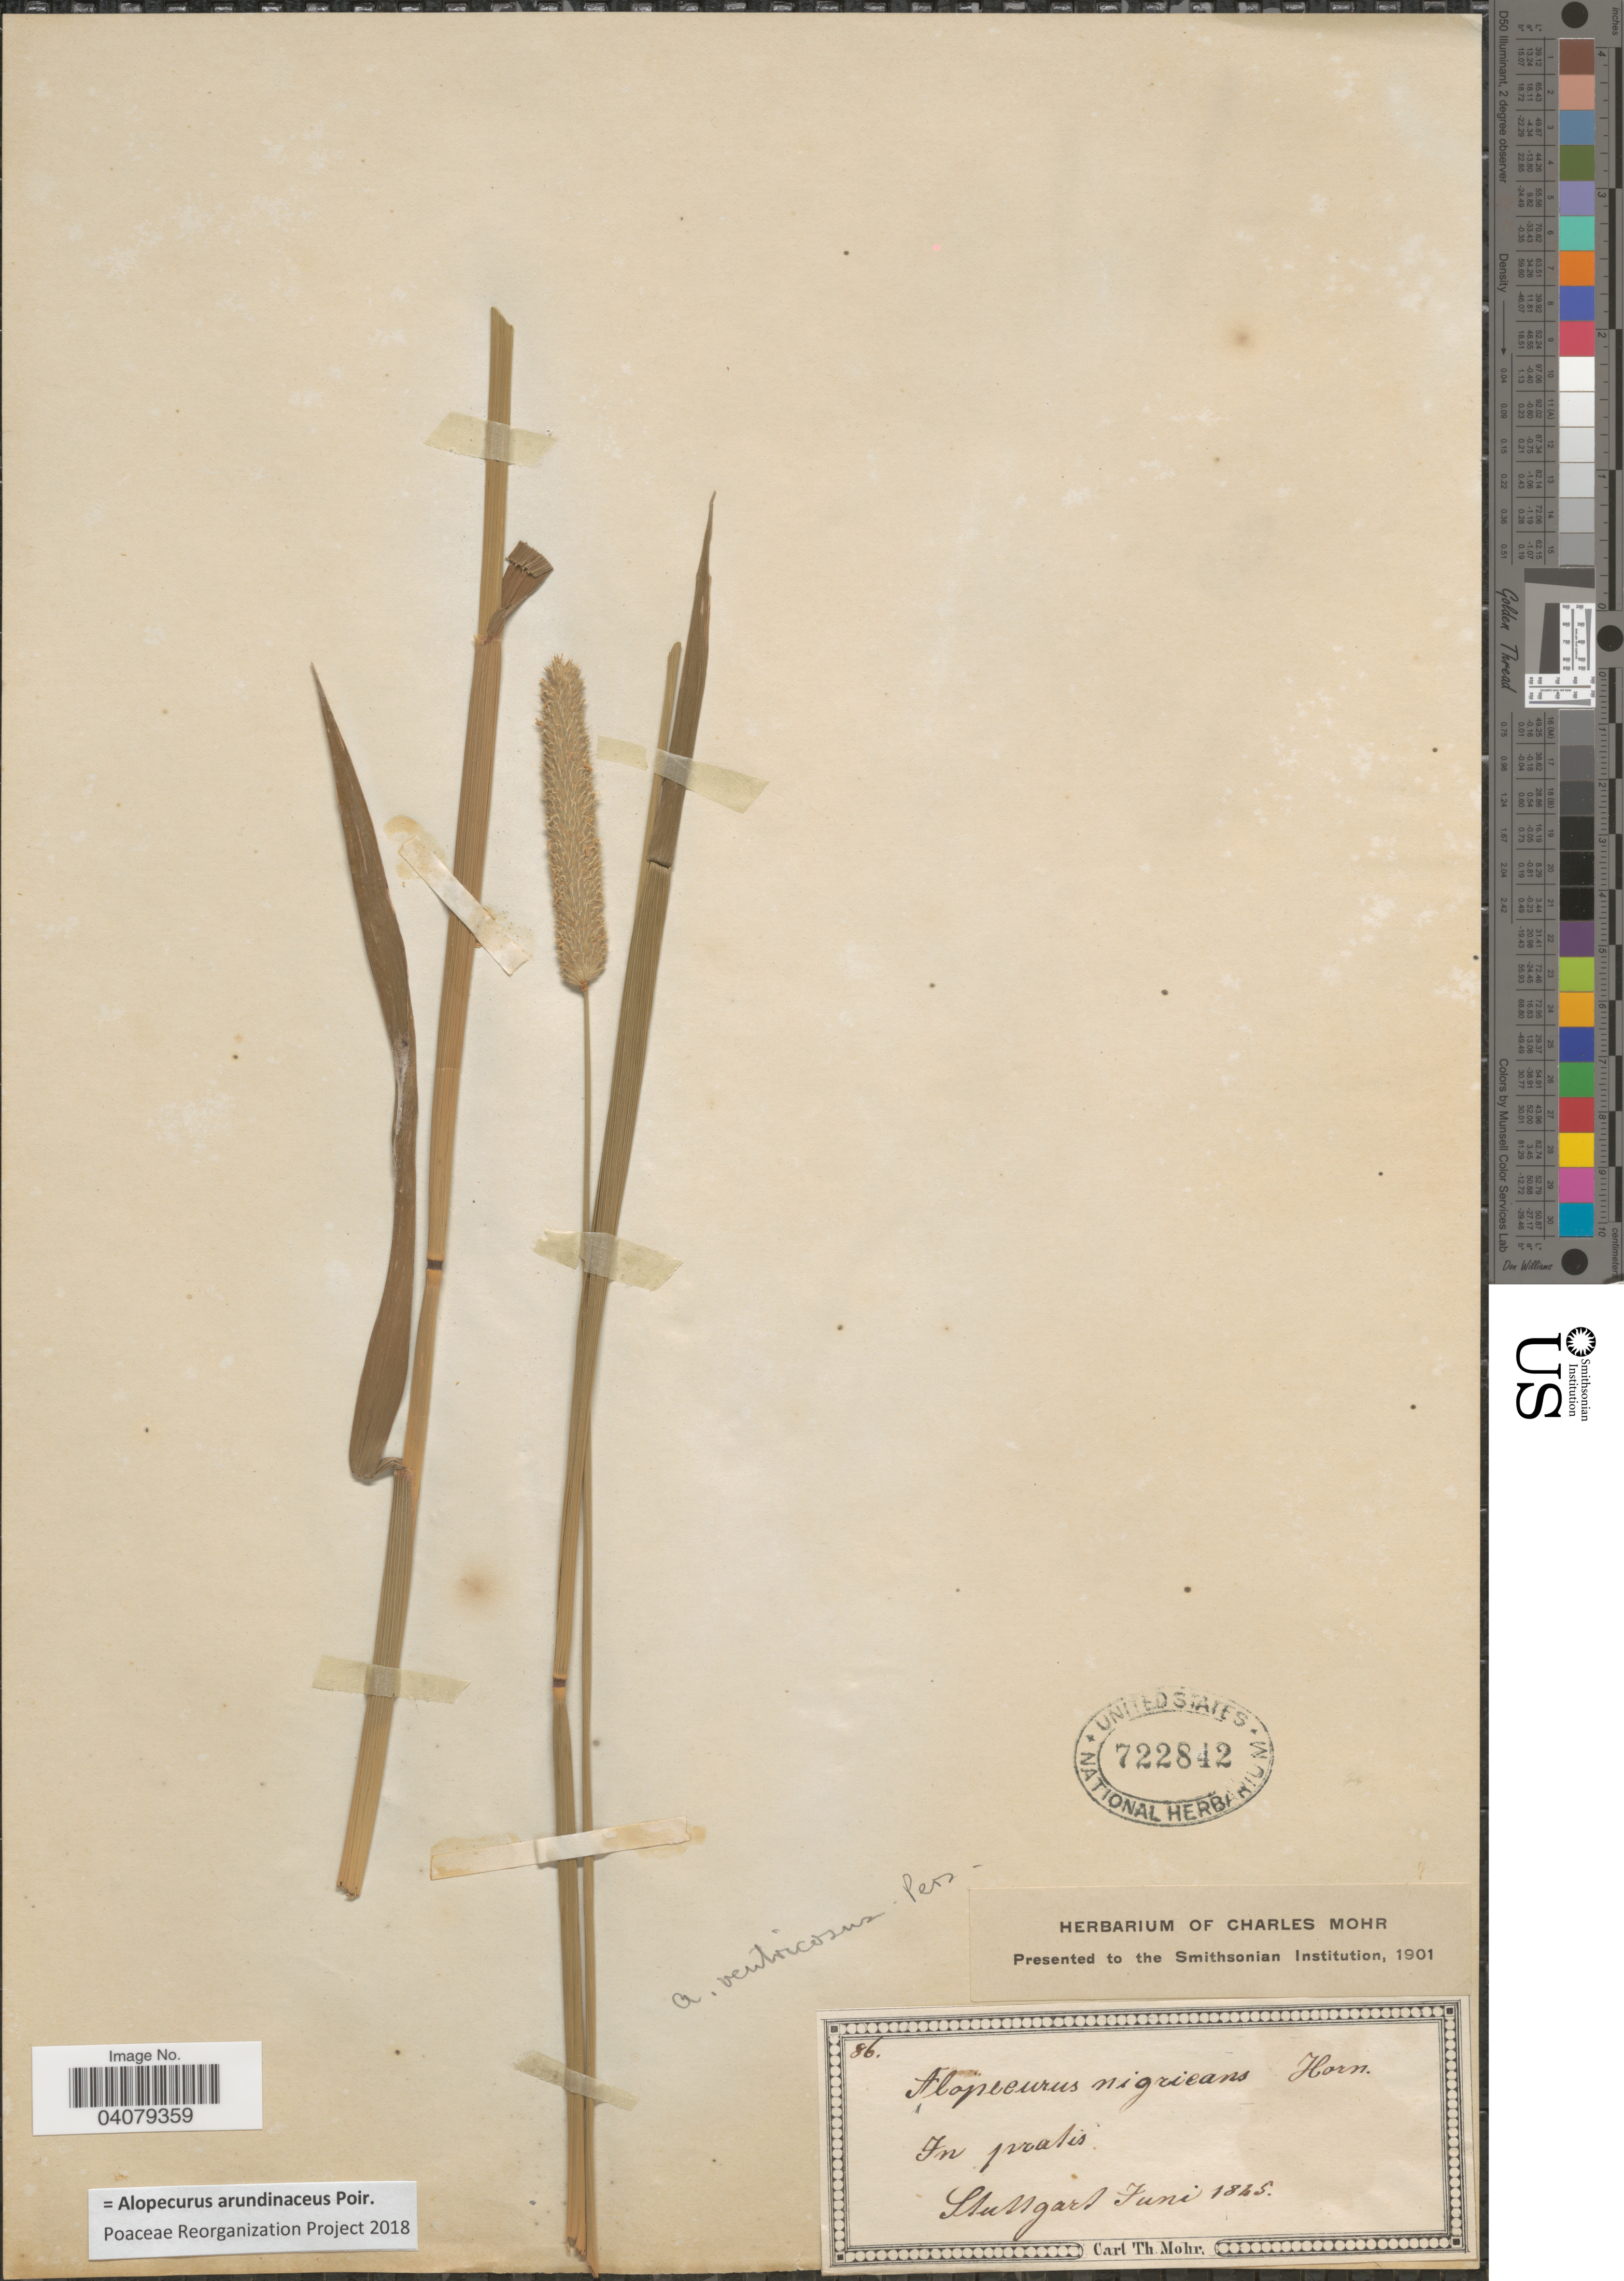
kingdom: Plantae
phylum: Tracheophyta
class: Liliopsida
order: Poales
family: Poaceae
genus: Alopecurus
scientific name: Alopecurus arundinaceus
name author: Poir.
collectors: C. T. Mohr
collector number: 86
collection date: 1845-06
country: Germany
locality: Stuttgart.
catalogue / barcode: US 722842